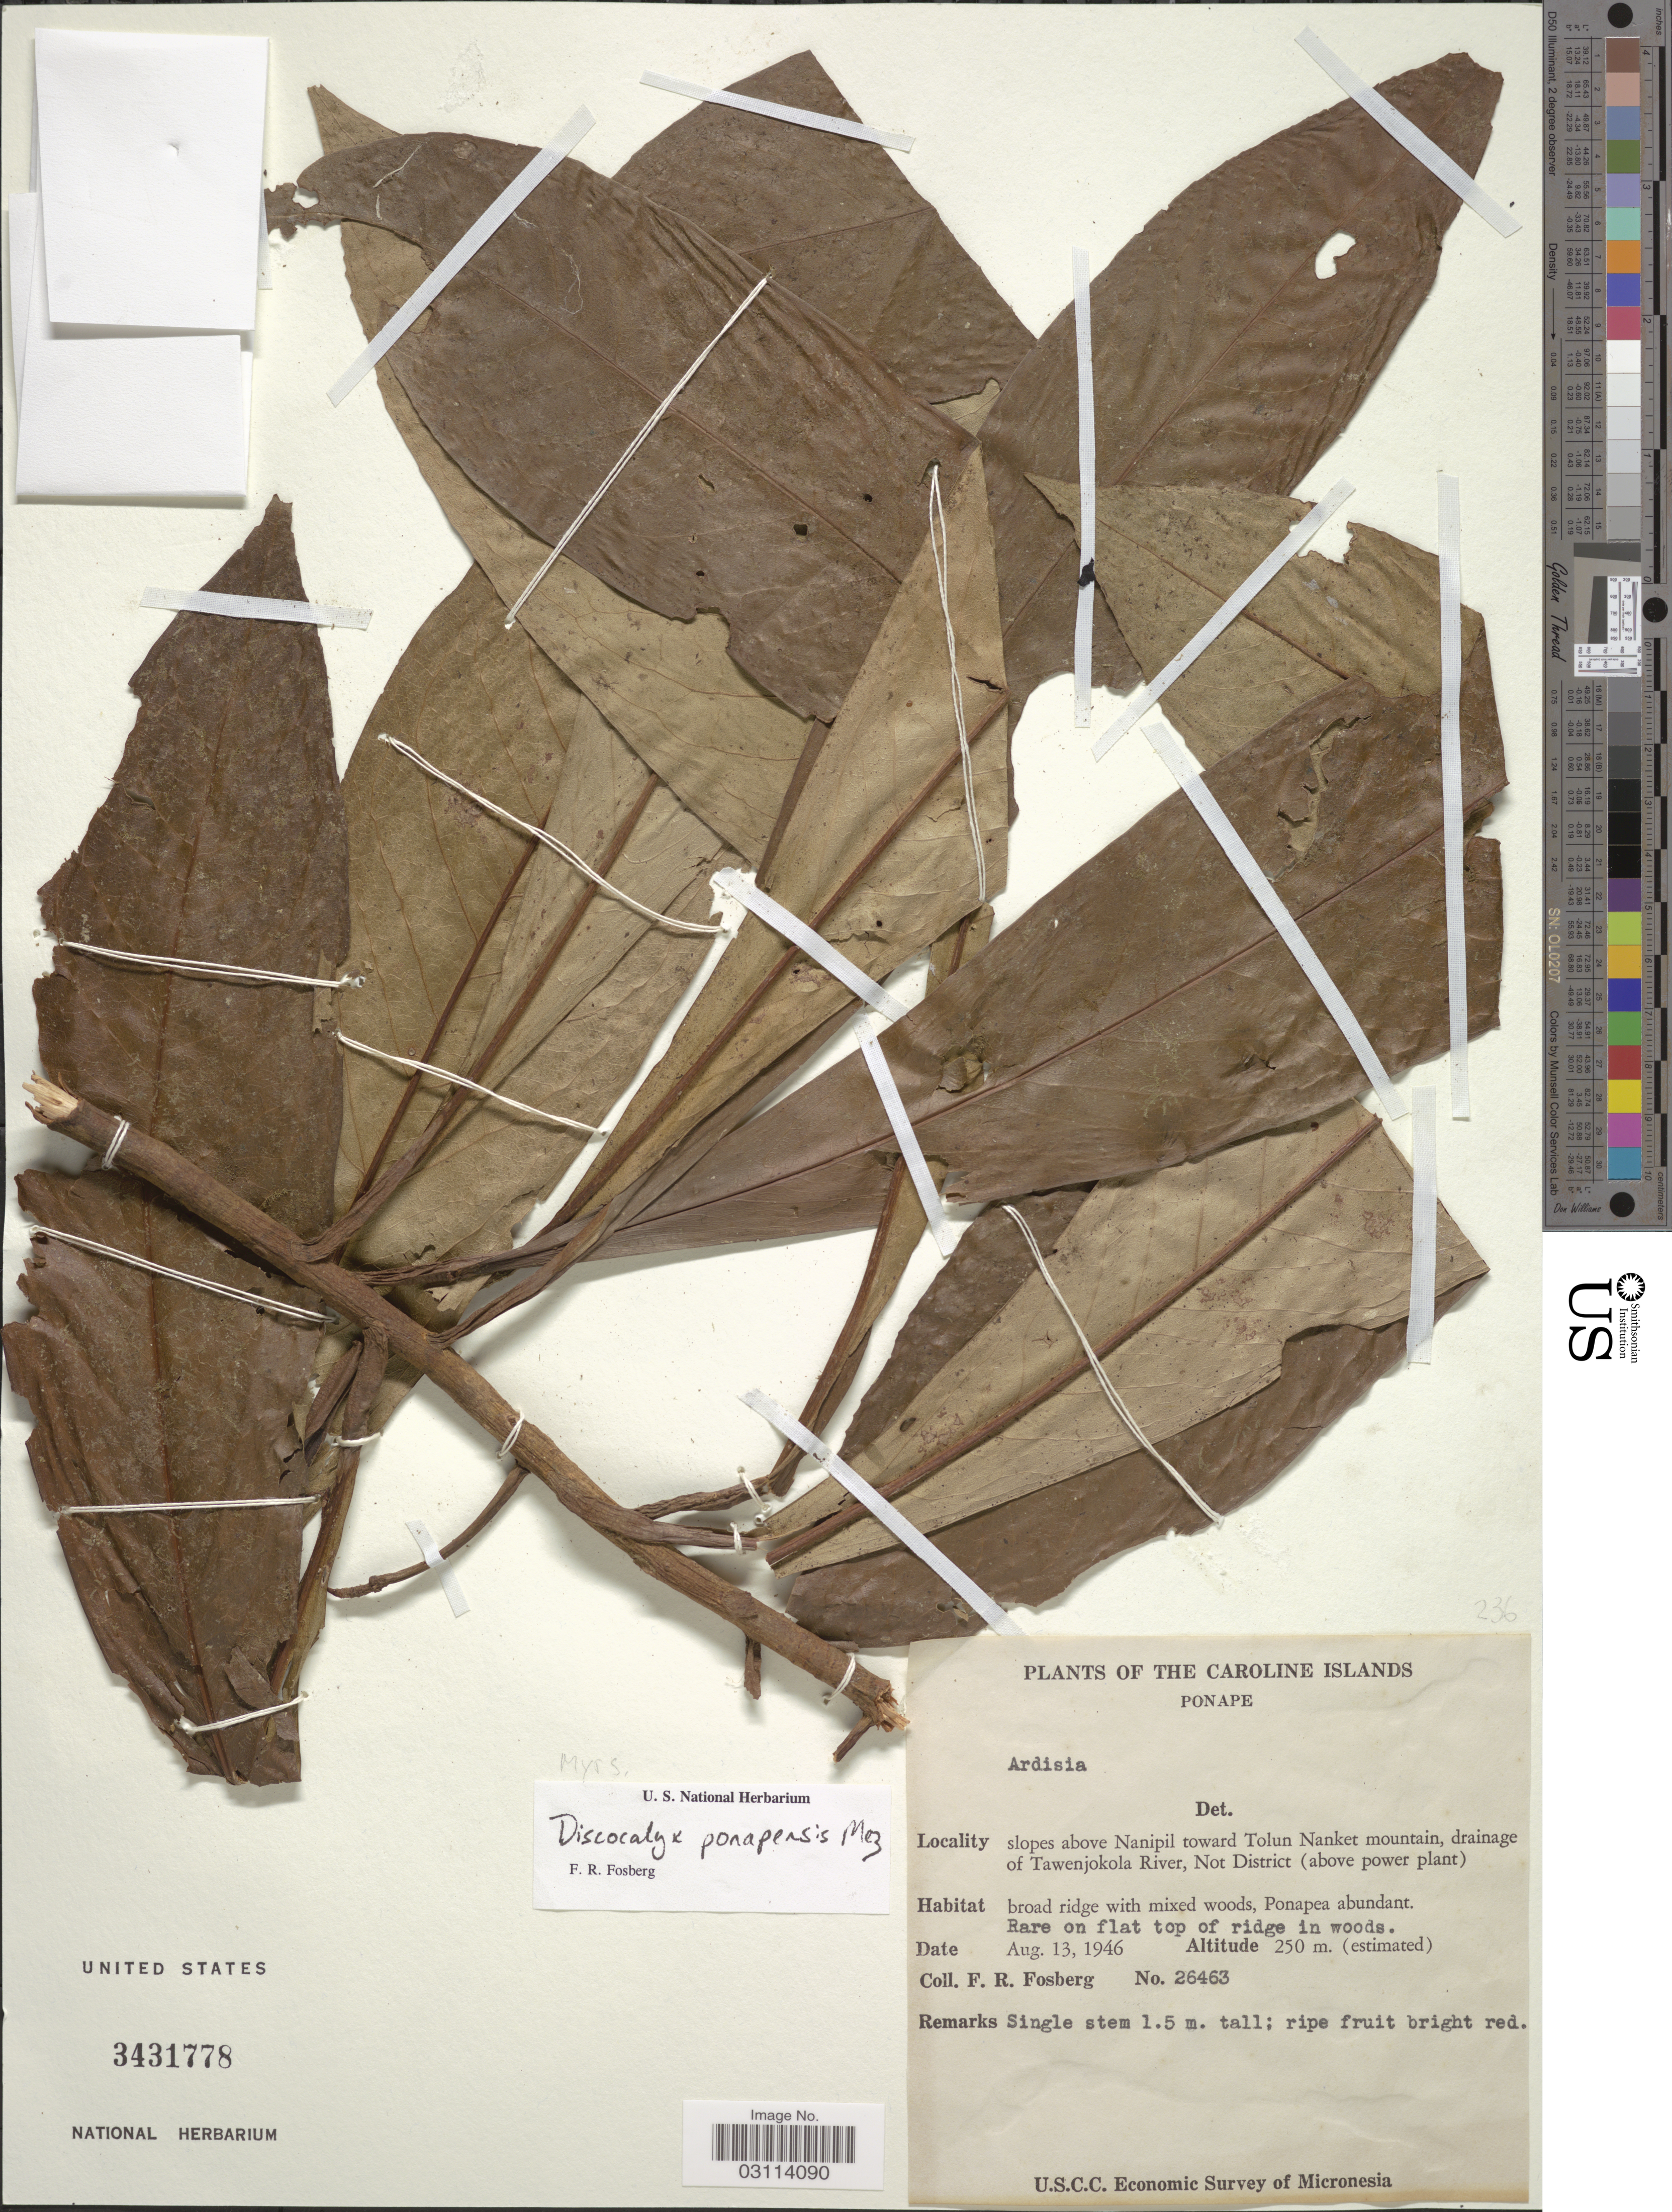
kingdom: Plantae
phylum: Tracheophyta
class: Magnoliopsida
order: Ericales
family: Primulaceae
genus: Discocalyx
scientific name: Discocalyx ponapensis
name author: Mez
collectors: F. R. Fosberg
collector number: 26463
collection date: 1946-08-13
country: Micronesia, Federated States of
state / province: Pohnpei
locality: The Caroline Islands, Ponape. Slopes above Nanipil toward Tolun Nanket mountain, drainage of Tawenjokola River, Not District (above power plant).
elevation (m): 250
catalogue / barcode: US 3431778